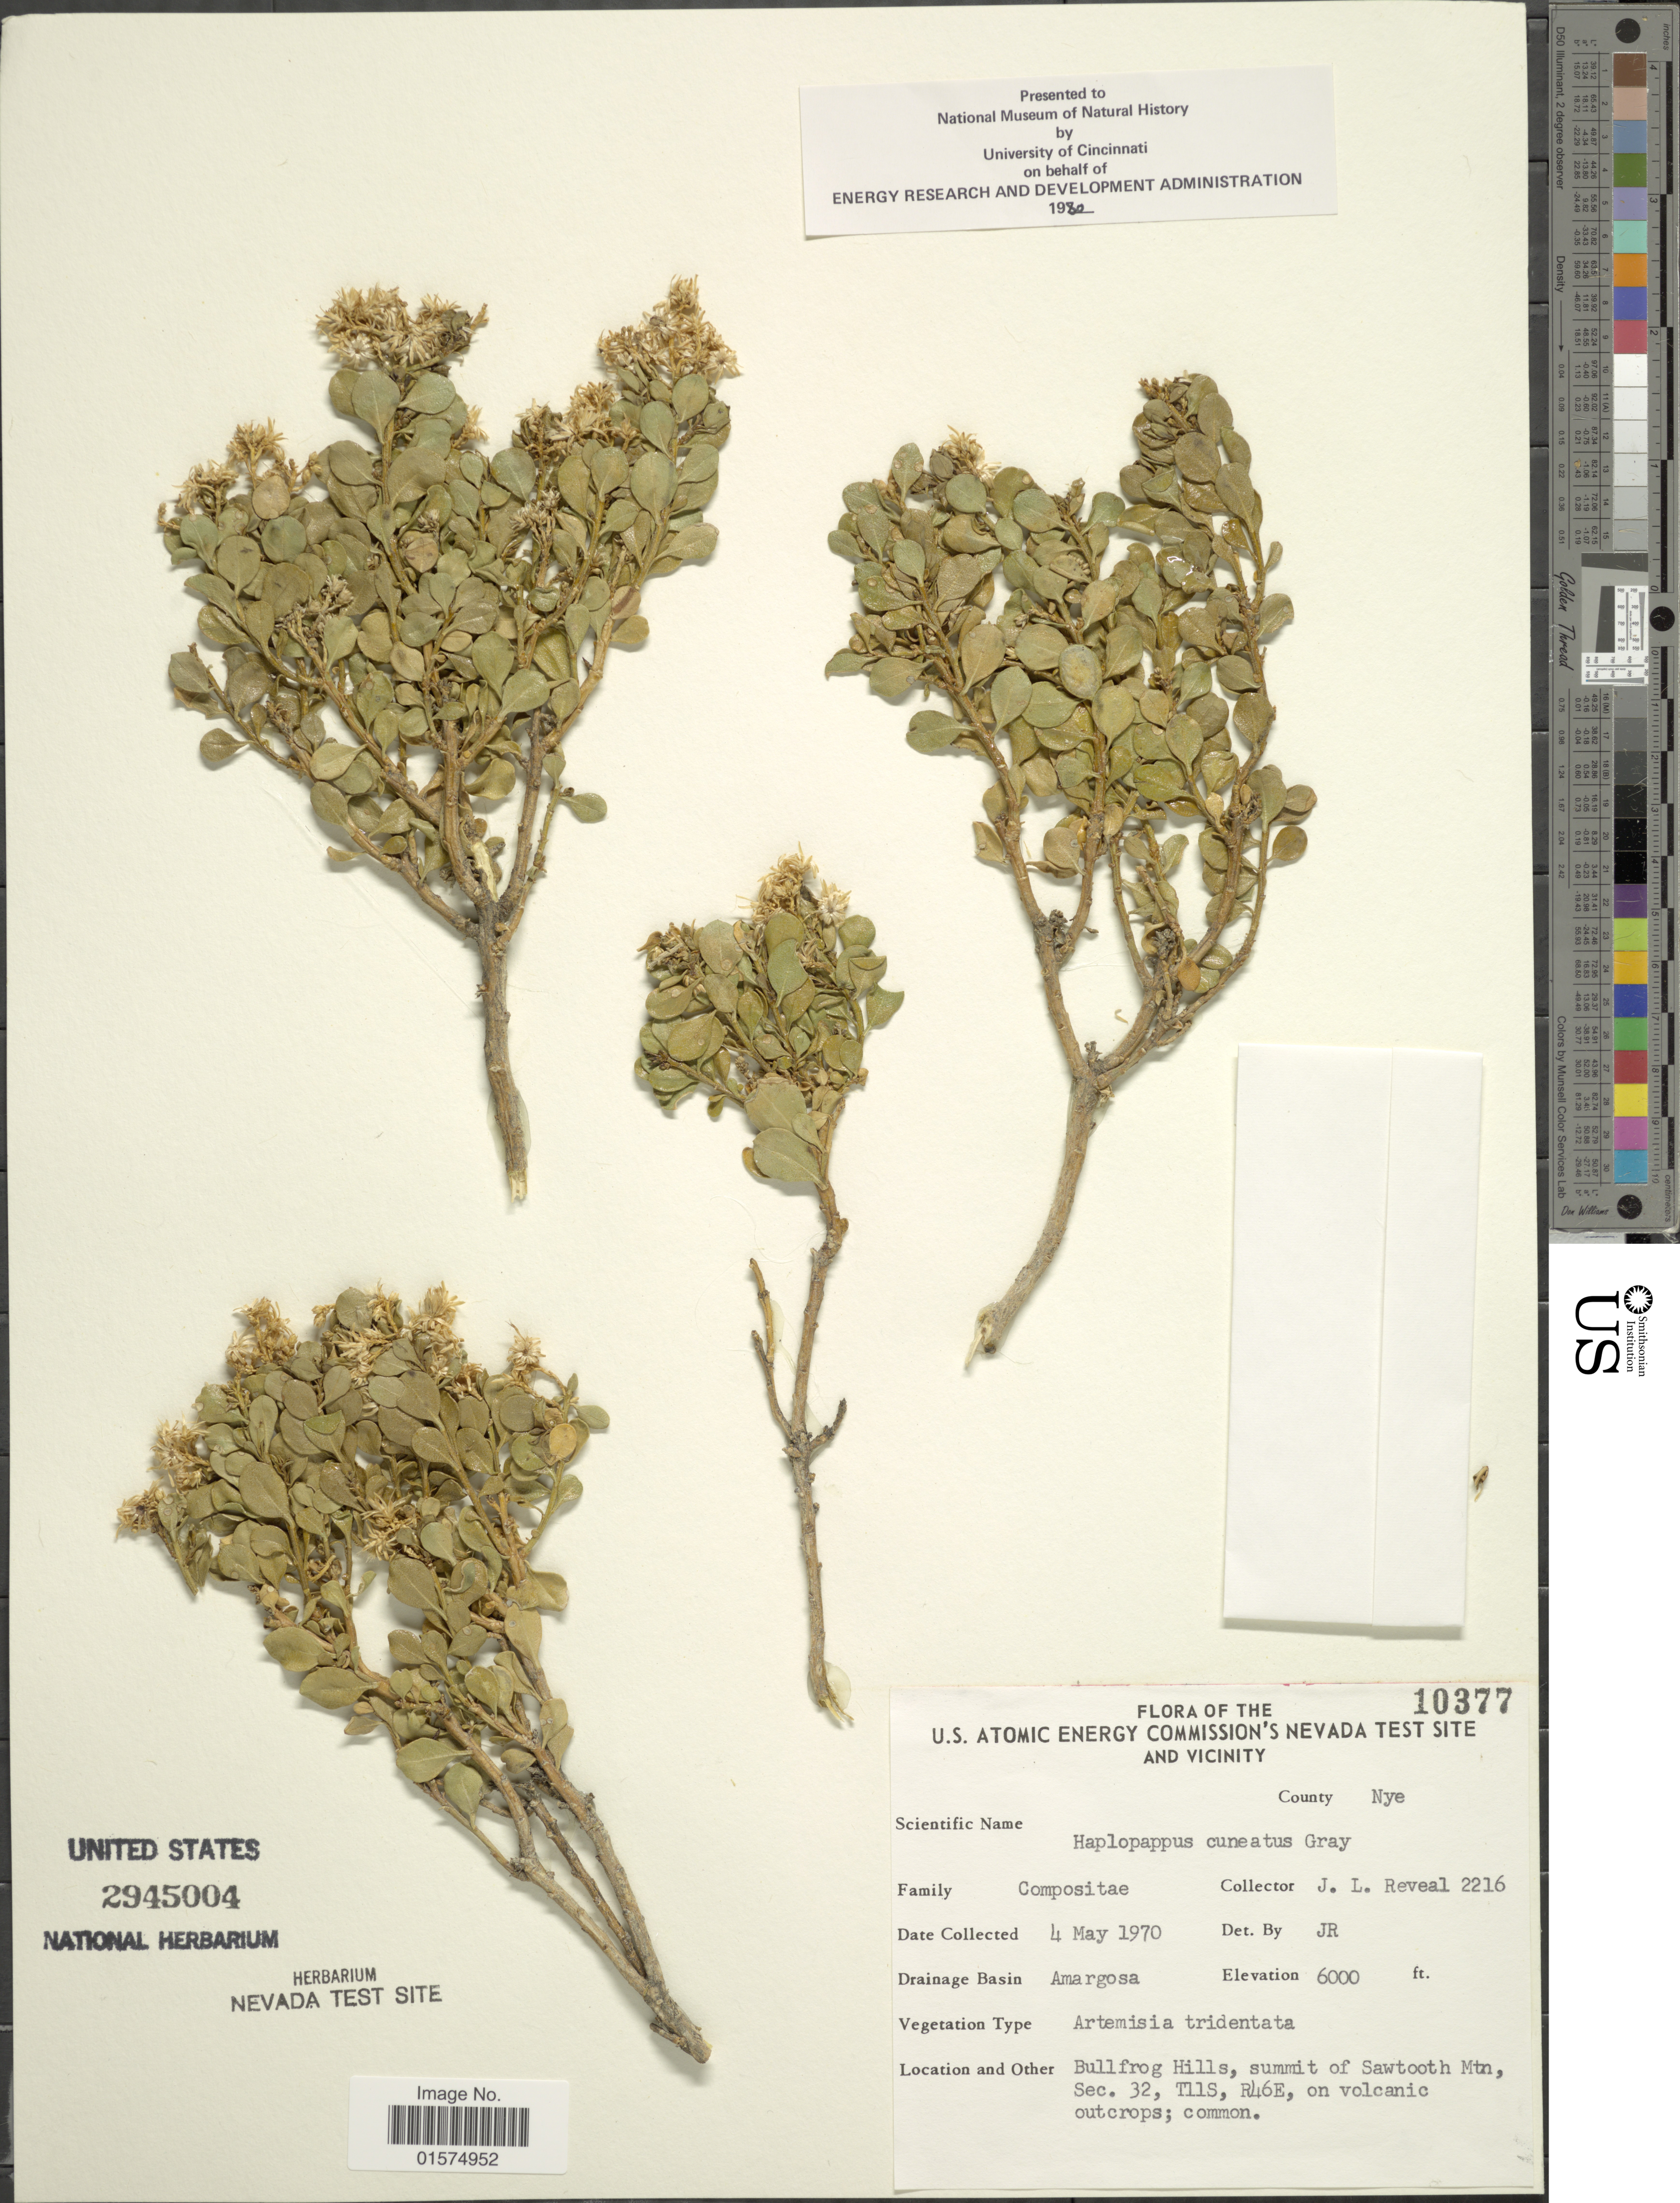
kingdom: Plantae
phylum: Tracheophyta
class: Magnoliopsida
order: Asterales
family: Asteraceae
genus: Ericameria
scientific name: Ericameria cuneata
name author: (A. Gray) McClatchie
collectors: J. L. Reveal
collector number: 10377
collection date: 1970-05-04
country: United States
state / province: Nevada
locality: U.S. Atomic Energy Commission's Nevada Test Site and vicinity. County Nye. Drainage Basin Amargosa. Bullfrog Hills, summit of Sawtooth Mtn, Sec. 32, T11S, R46E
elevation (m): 1829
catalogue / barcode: US 2945004